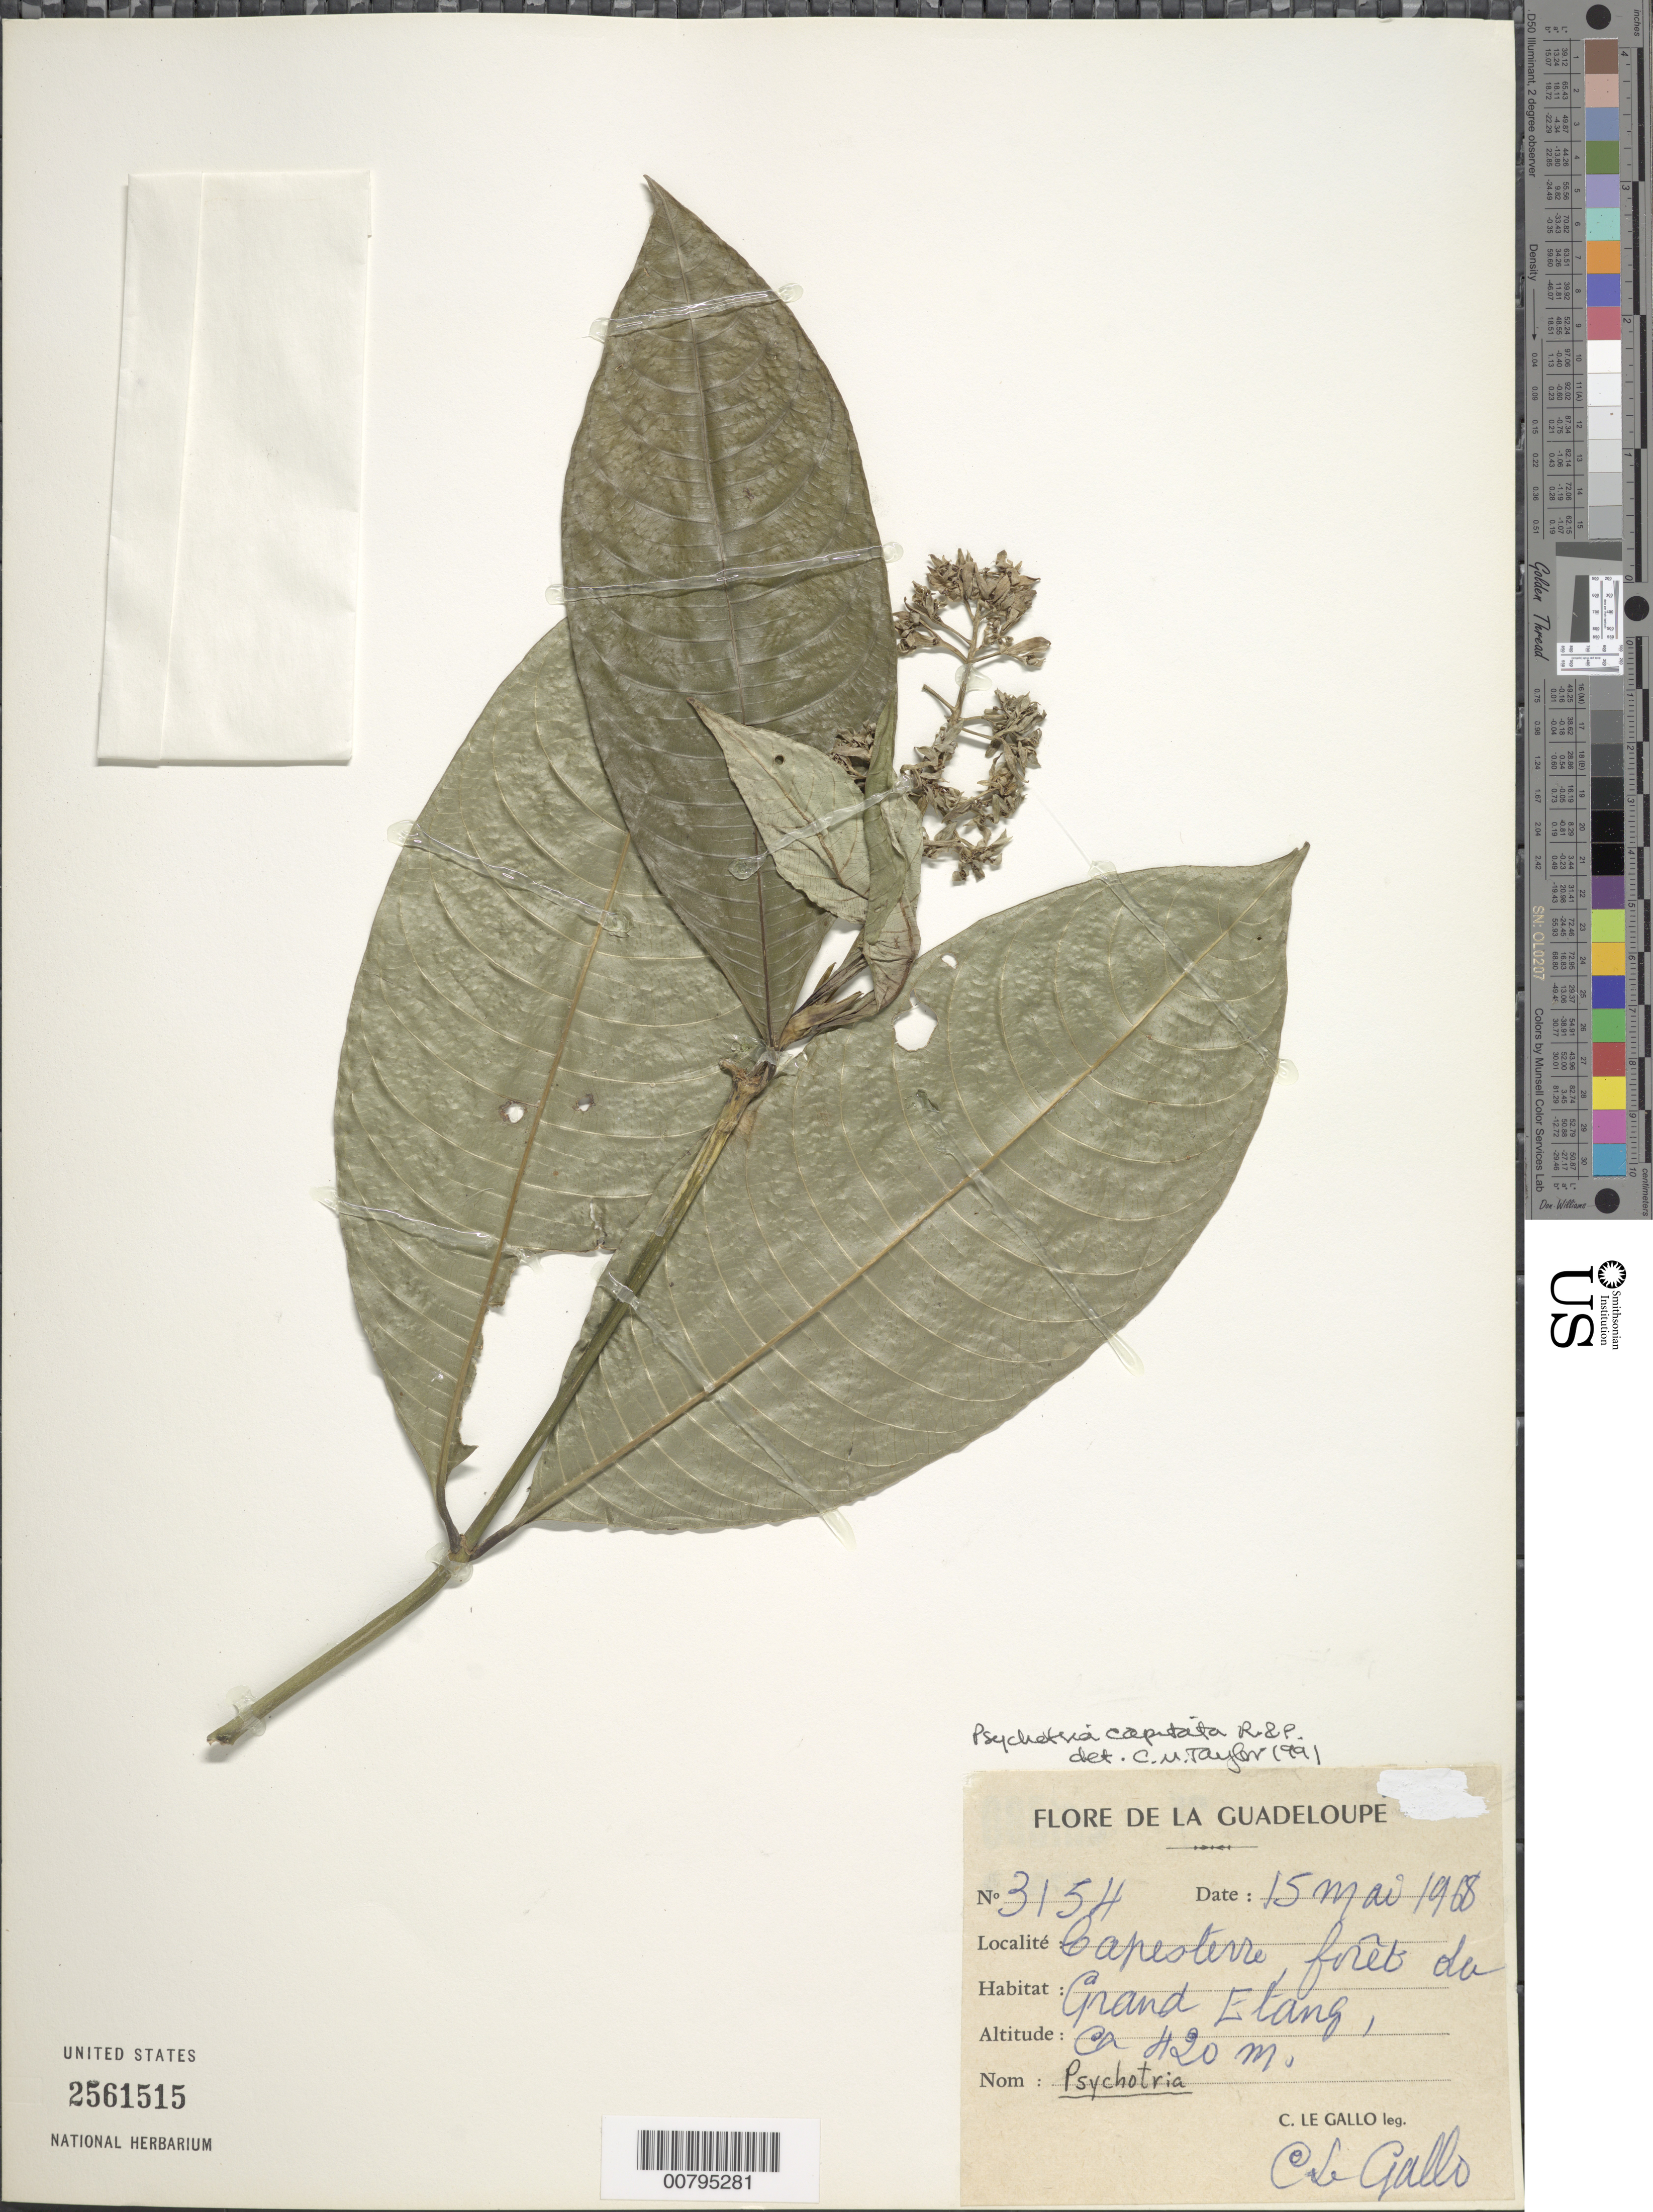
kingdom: Plantae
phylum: Tracheophyta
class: Magnoliopsida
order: Gentianales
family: Rubiaceae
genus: Psychotria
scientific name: Psychotria capitata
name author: Ruiz & Pav.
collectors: C. Le Gallo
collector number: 3154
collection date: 1968-05-15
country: Guadeloupe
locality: La Guadeloupe, Capesterre, foret de Grand Etang.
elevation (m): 420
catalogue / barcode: US 2561515